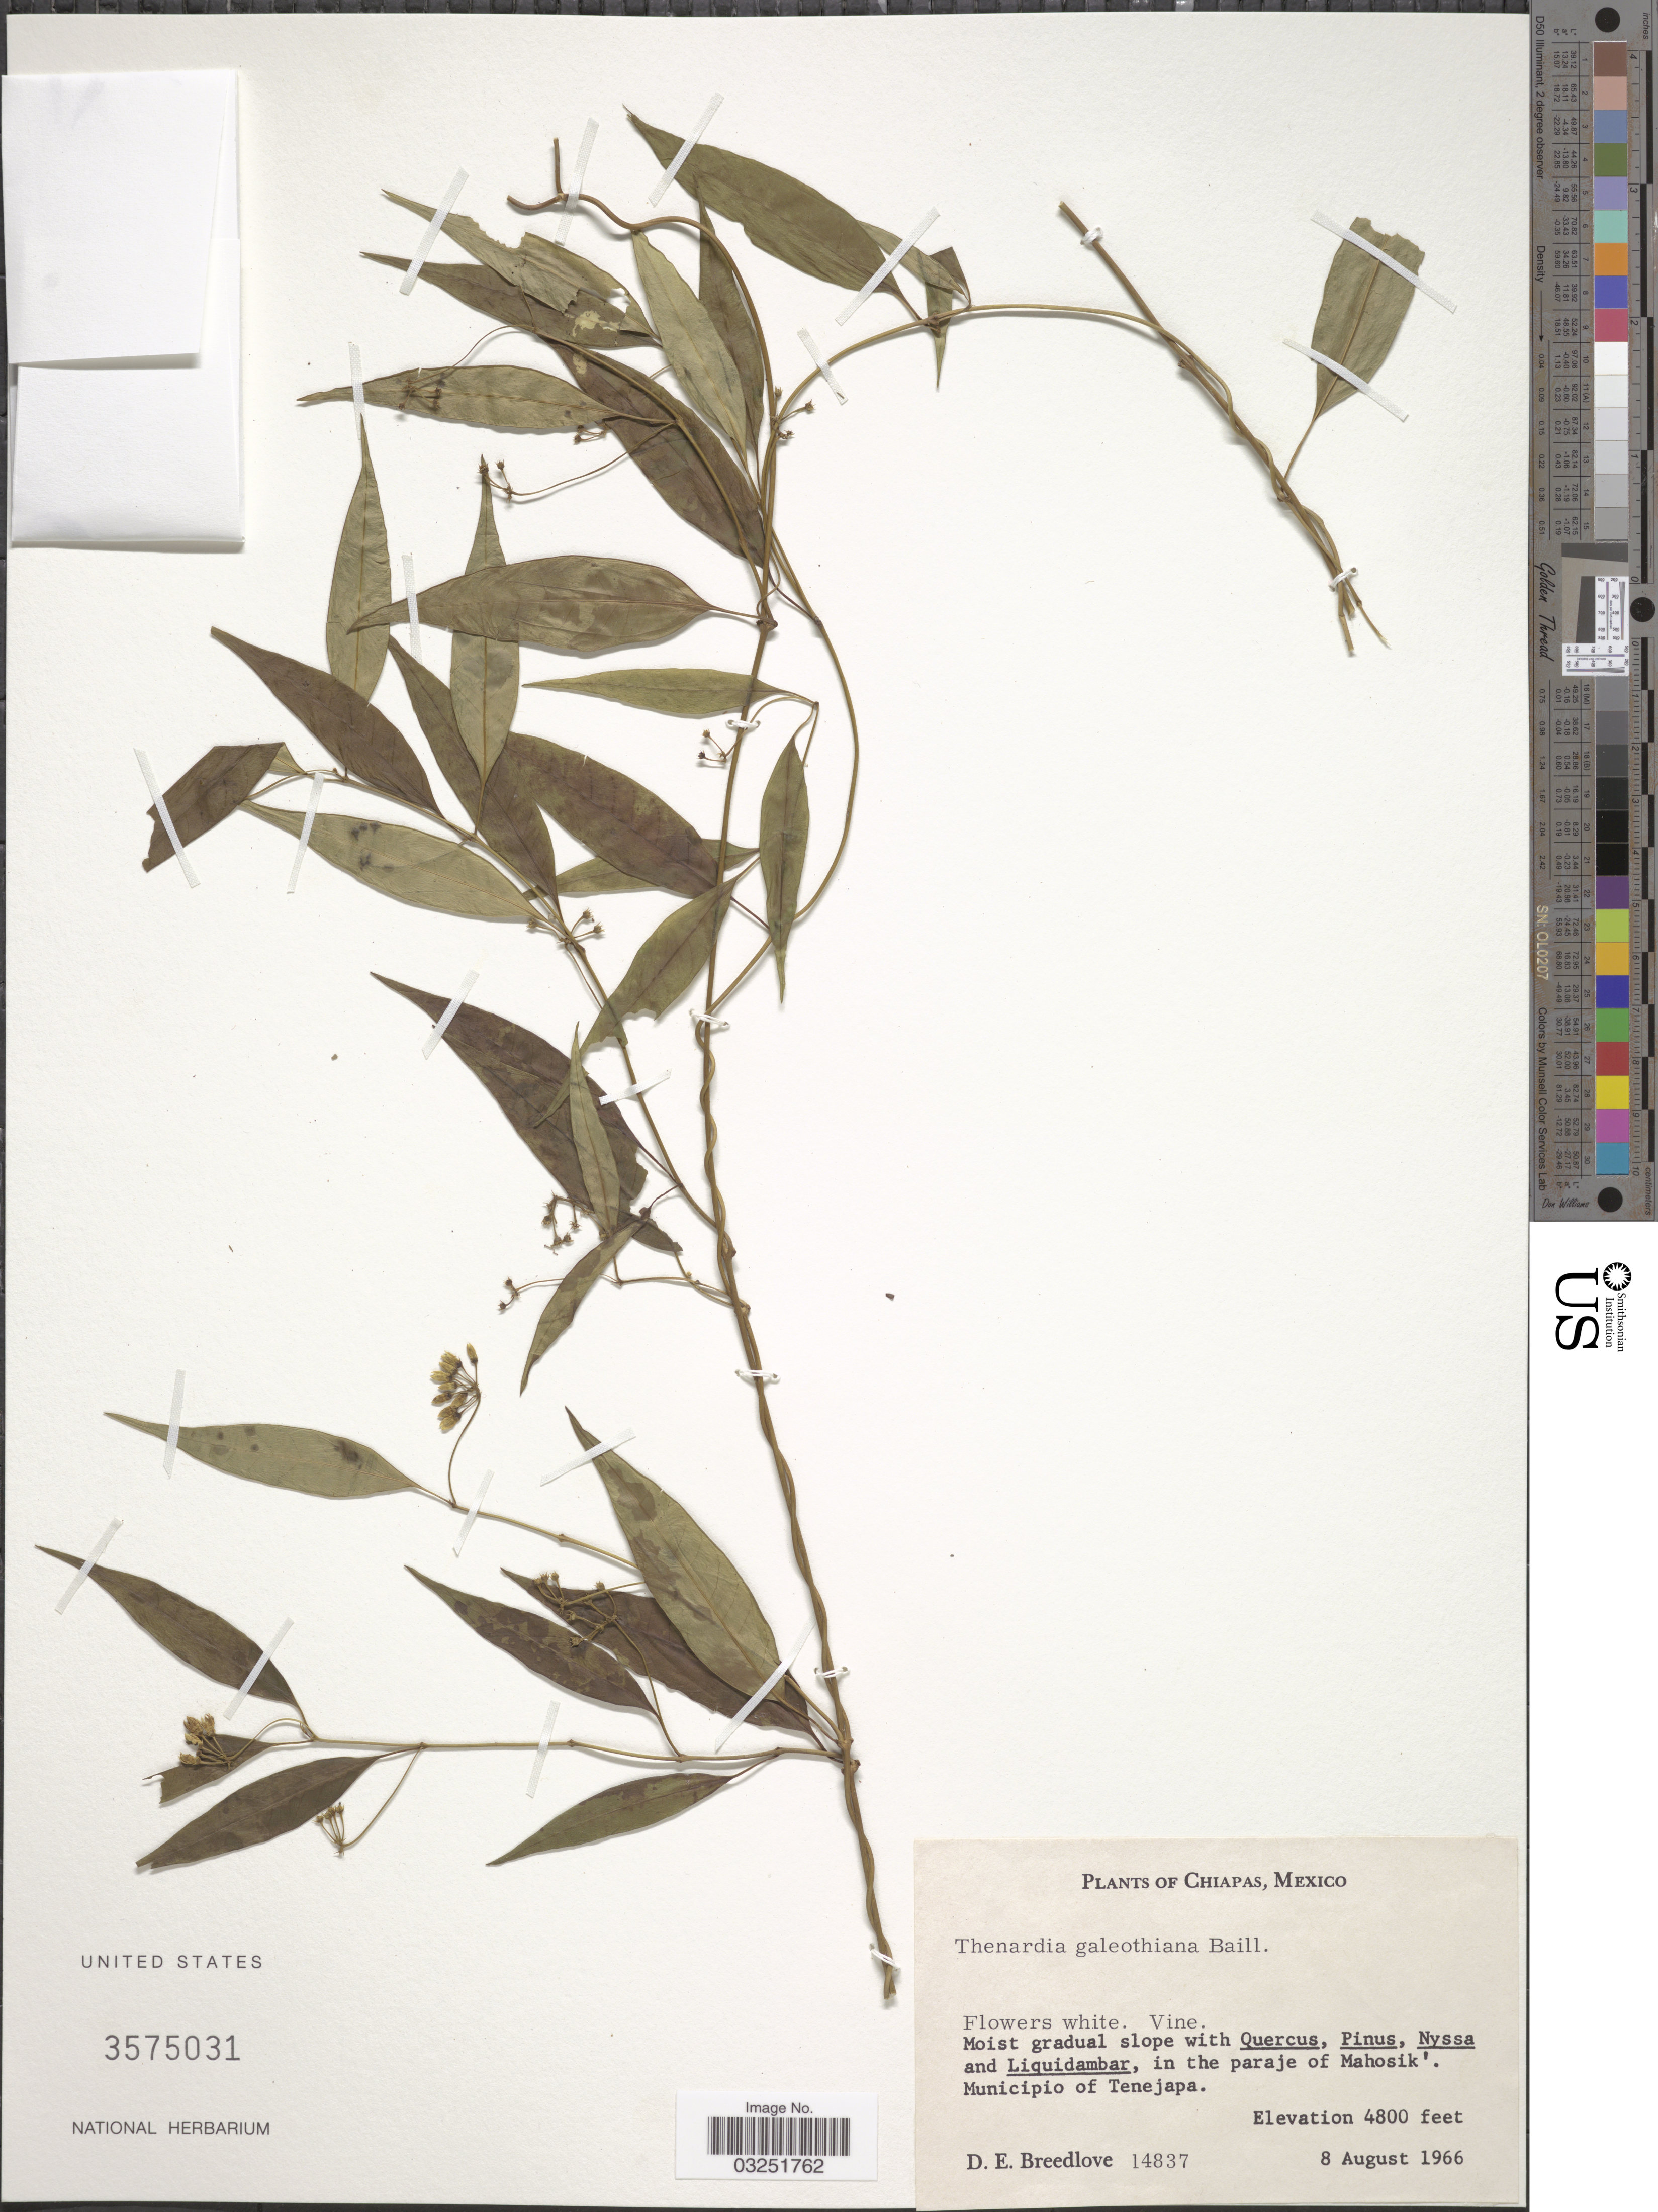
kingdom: Plantae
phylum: Tracheophyta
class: Magnoliopsida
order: Gentianales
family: Apocynaceae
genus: Thenardia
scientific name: Thenardia galeottiana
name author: Baill.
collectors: D. E. Breedlove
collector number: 14837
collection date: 1966-08-08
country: Mexico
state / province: Chiapas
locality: In the paraje of Mahosik', Municipio of Tenejapa.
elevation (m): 1463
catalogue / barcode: US 3575031